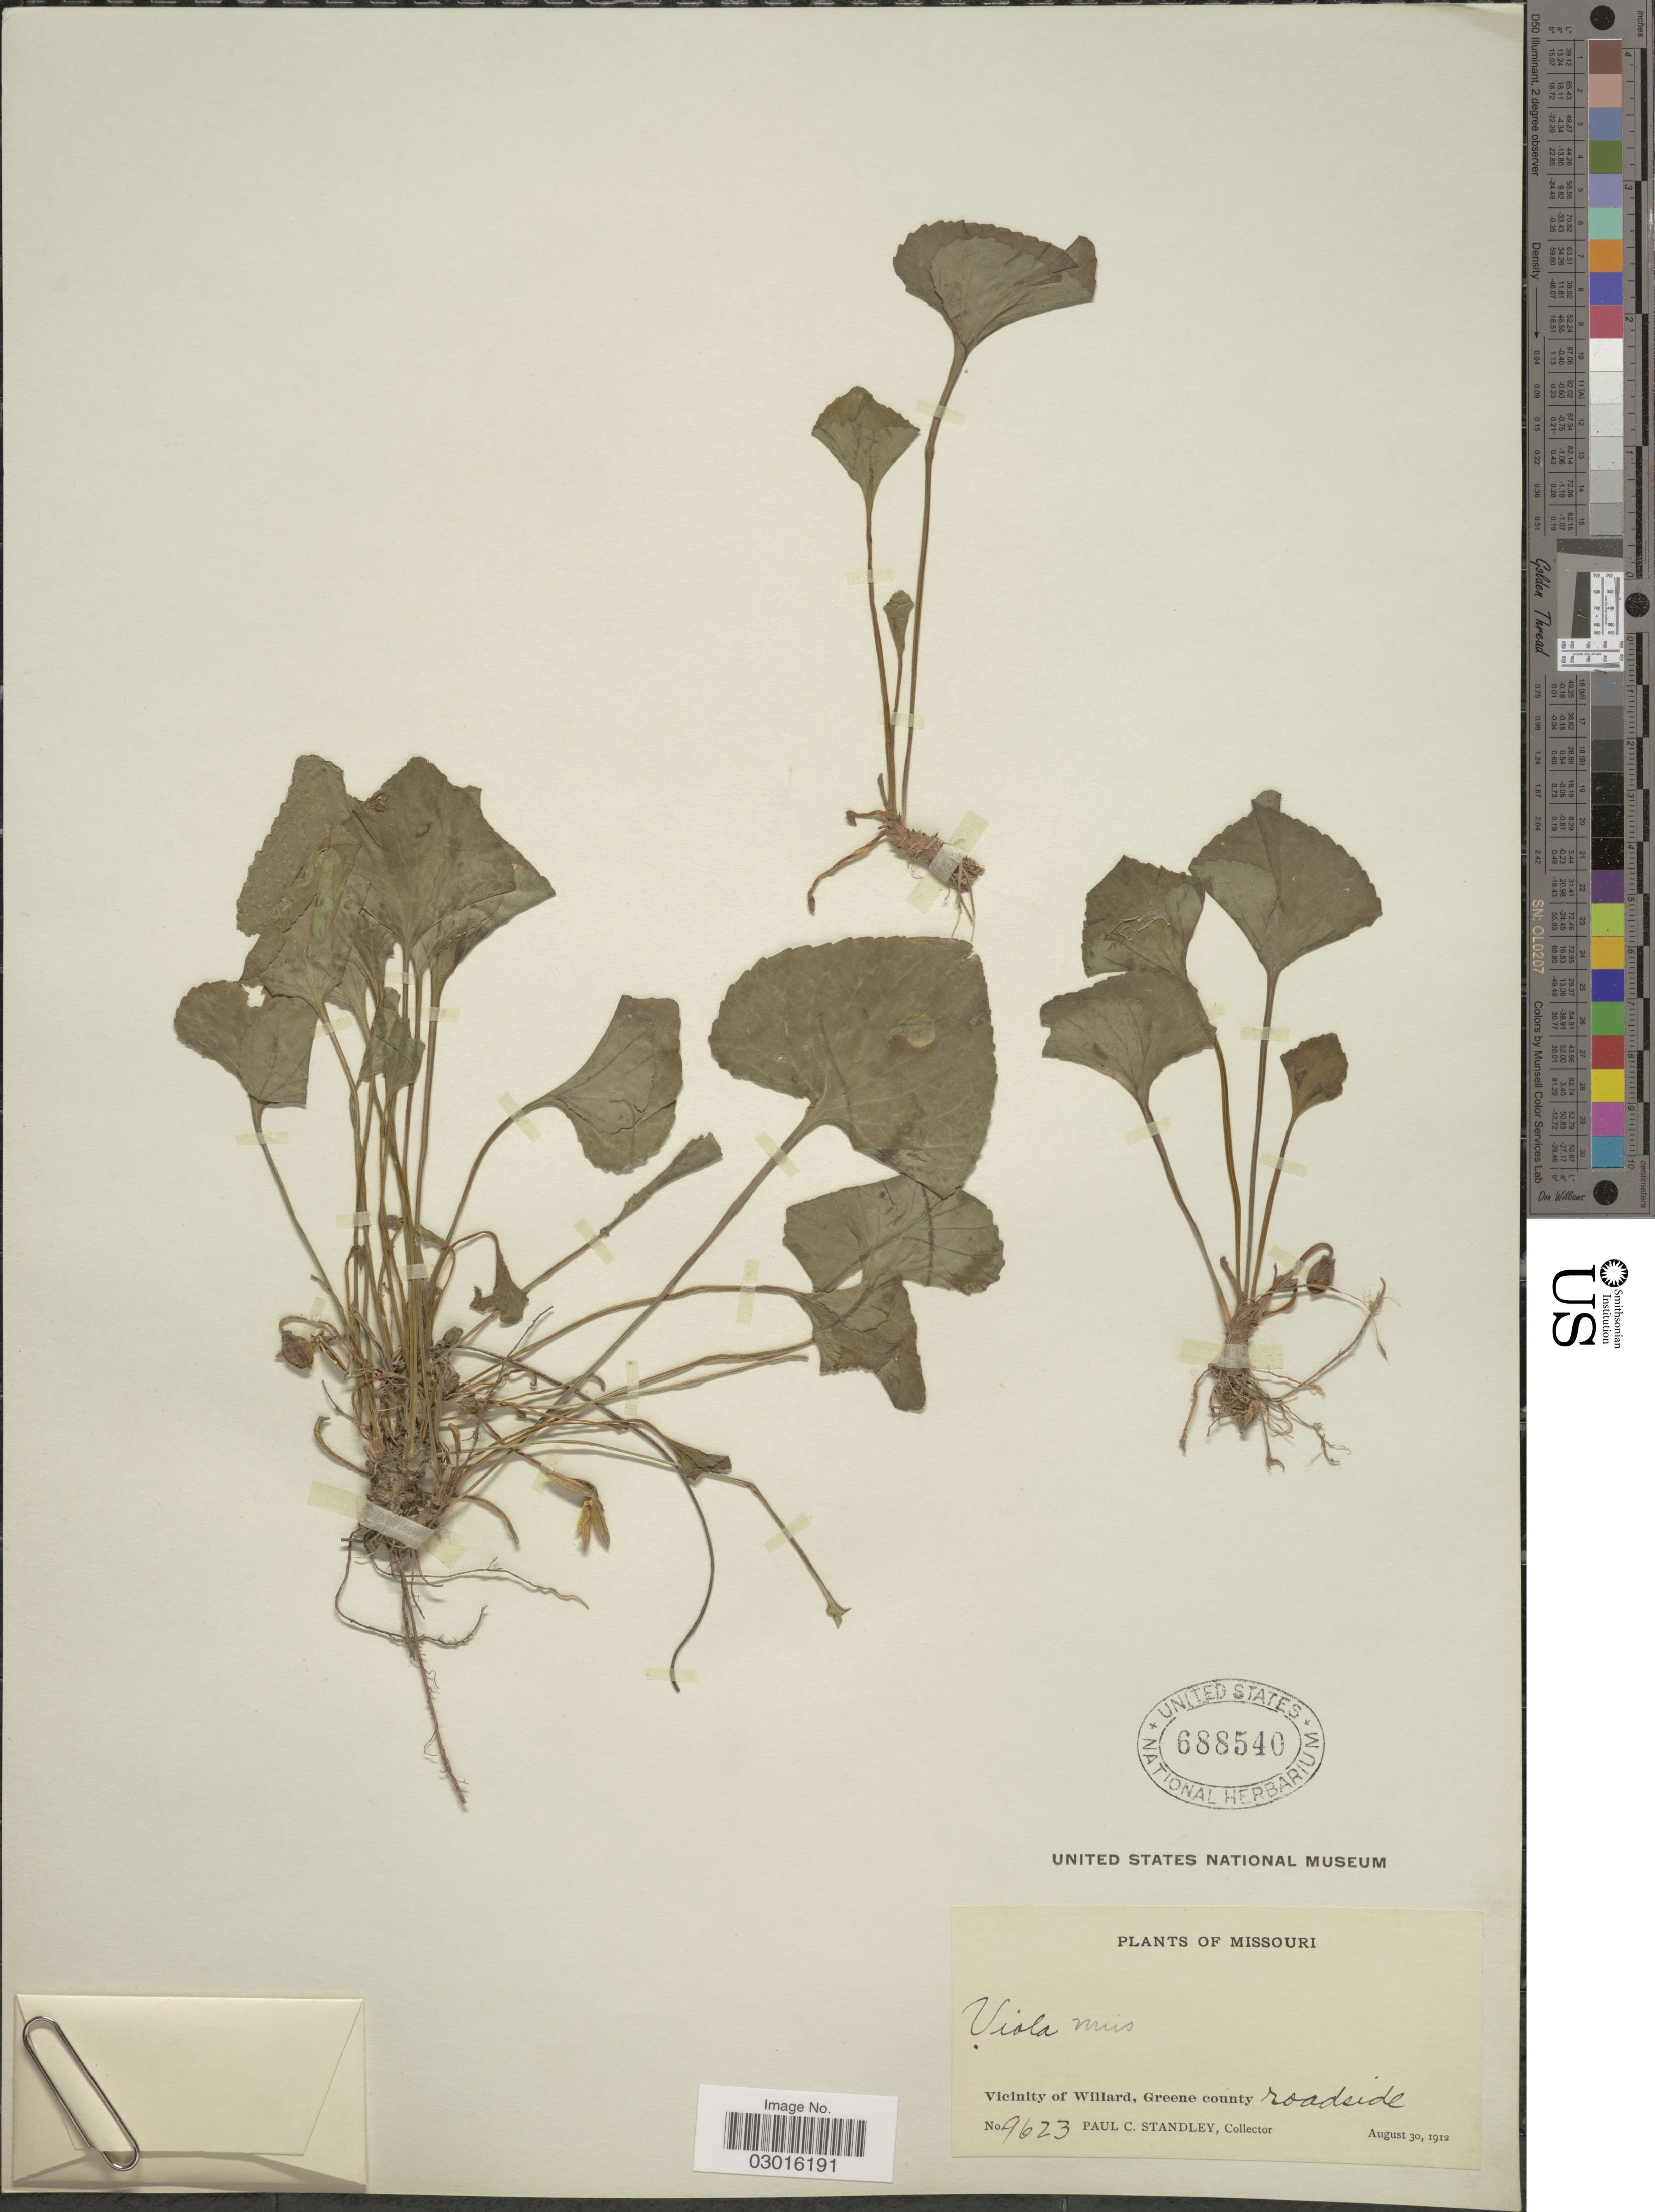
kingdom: Plantae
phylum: Tracheophyta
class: Magnoliopsida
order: Malpighiales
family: Violaceae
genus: Viola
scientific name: Viola missouriensis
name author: Greene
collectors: P. C. Standley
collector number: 9623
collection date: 1912-08-30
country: United States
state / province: Missouri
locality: Vicinity of Willard, Greene county, roadside.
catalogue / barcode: US 688540